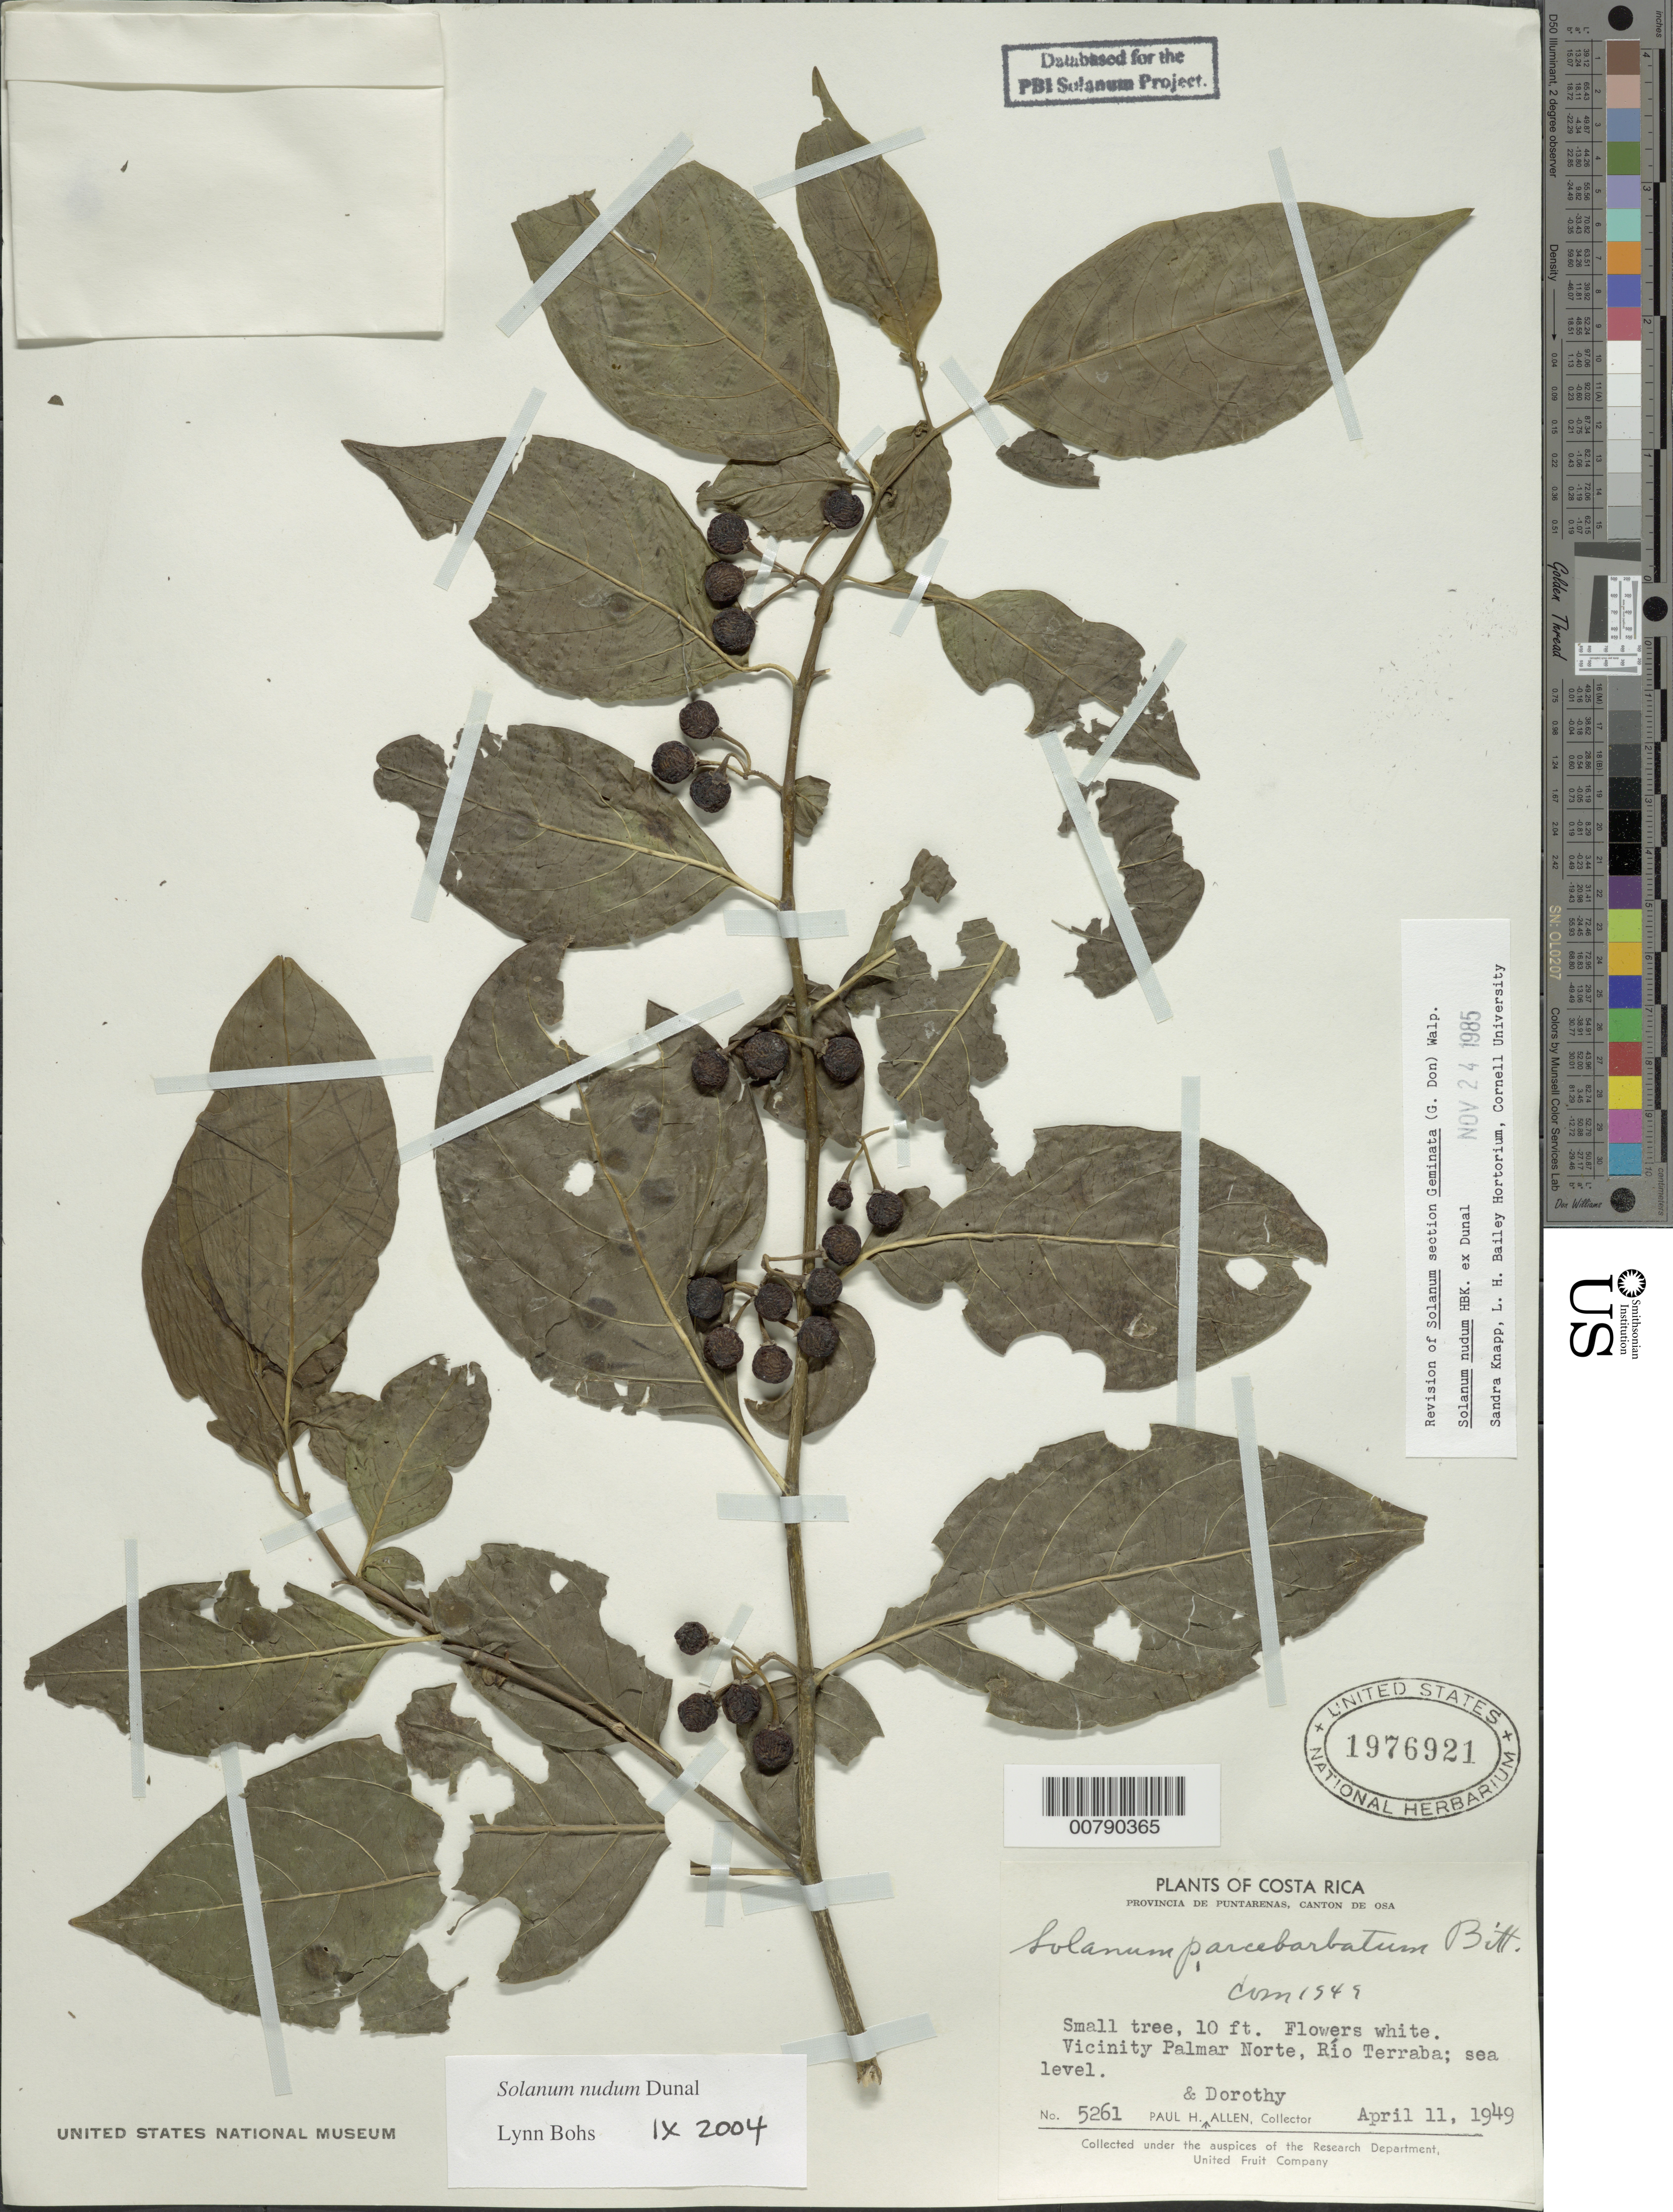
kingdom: Plantae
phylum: Tracheophyta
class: Magnoliopsida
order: Solanales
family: Solanaceae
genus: Solanum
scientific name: Solanum nudum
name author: Dunal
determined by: Bohs, L. A.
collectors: P. H. Allen & D. Allen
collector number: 5261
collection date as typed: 11 Apr 1949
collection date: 1949-04-11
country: Costa Rica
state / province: Puntarenas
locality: vicinity of Palmar Norte, Río Terraba.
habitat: Sea Level.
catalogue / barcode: US 1976921